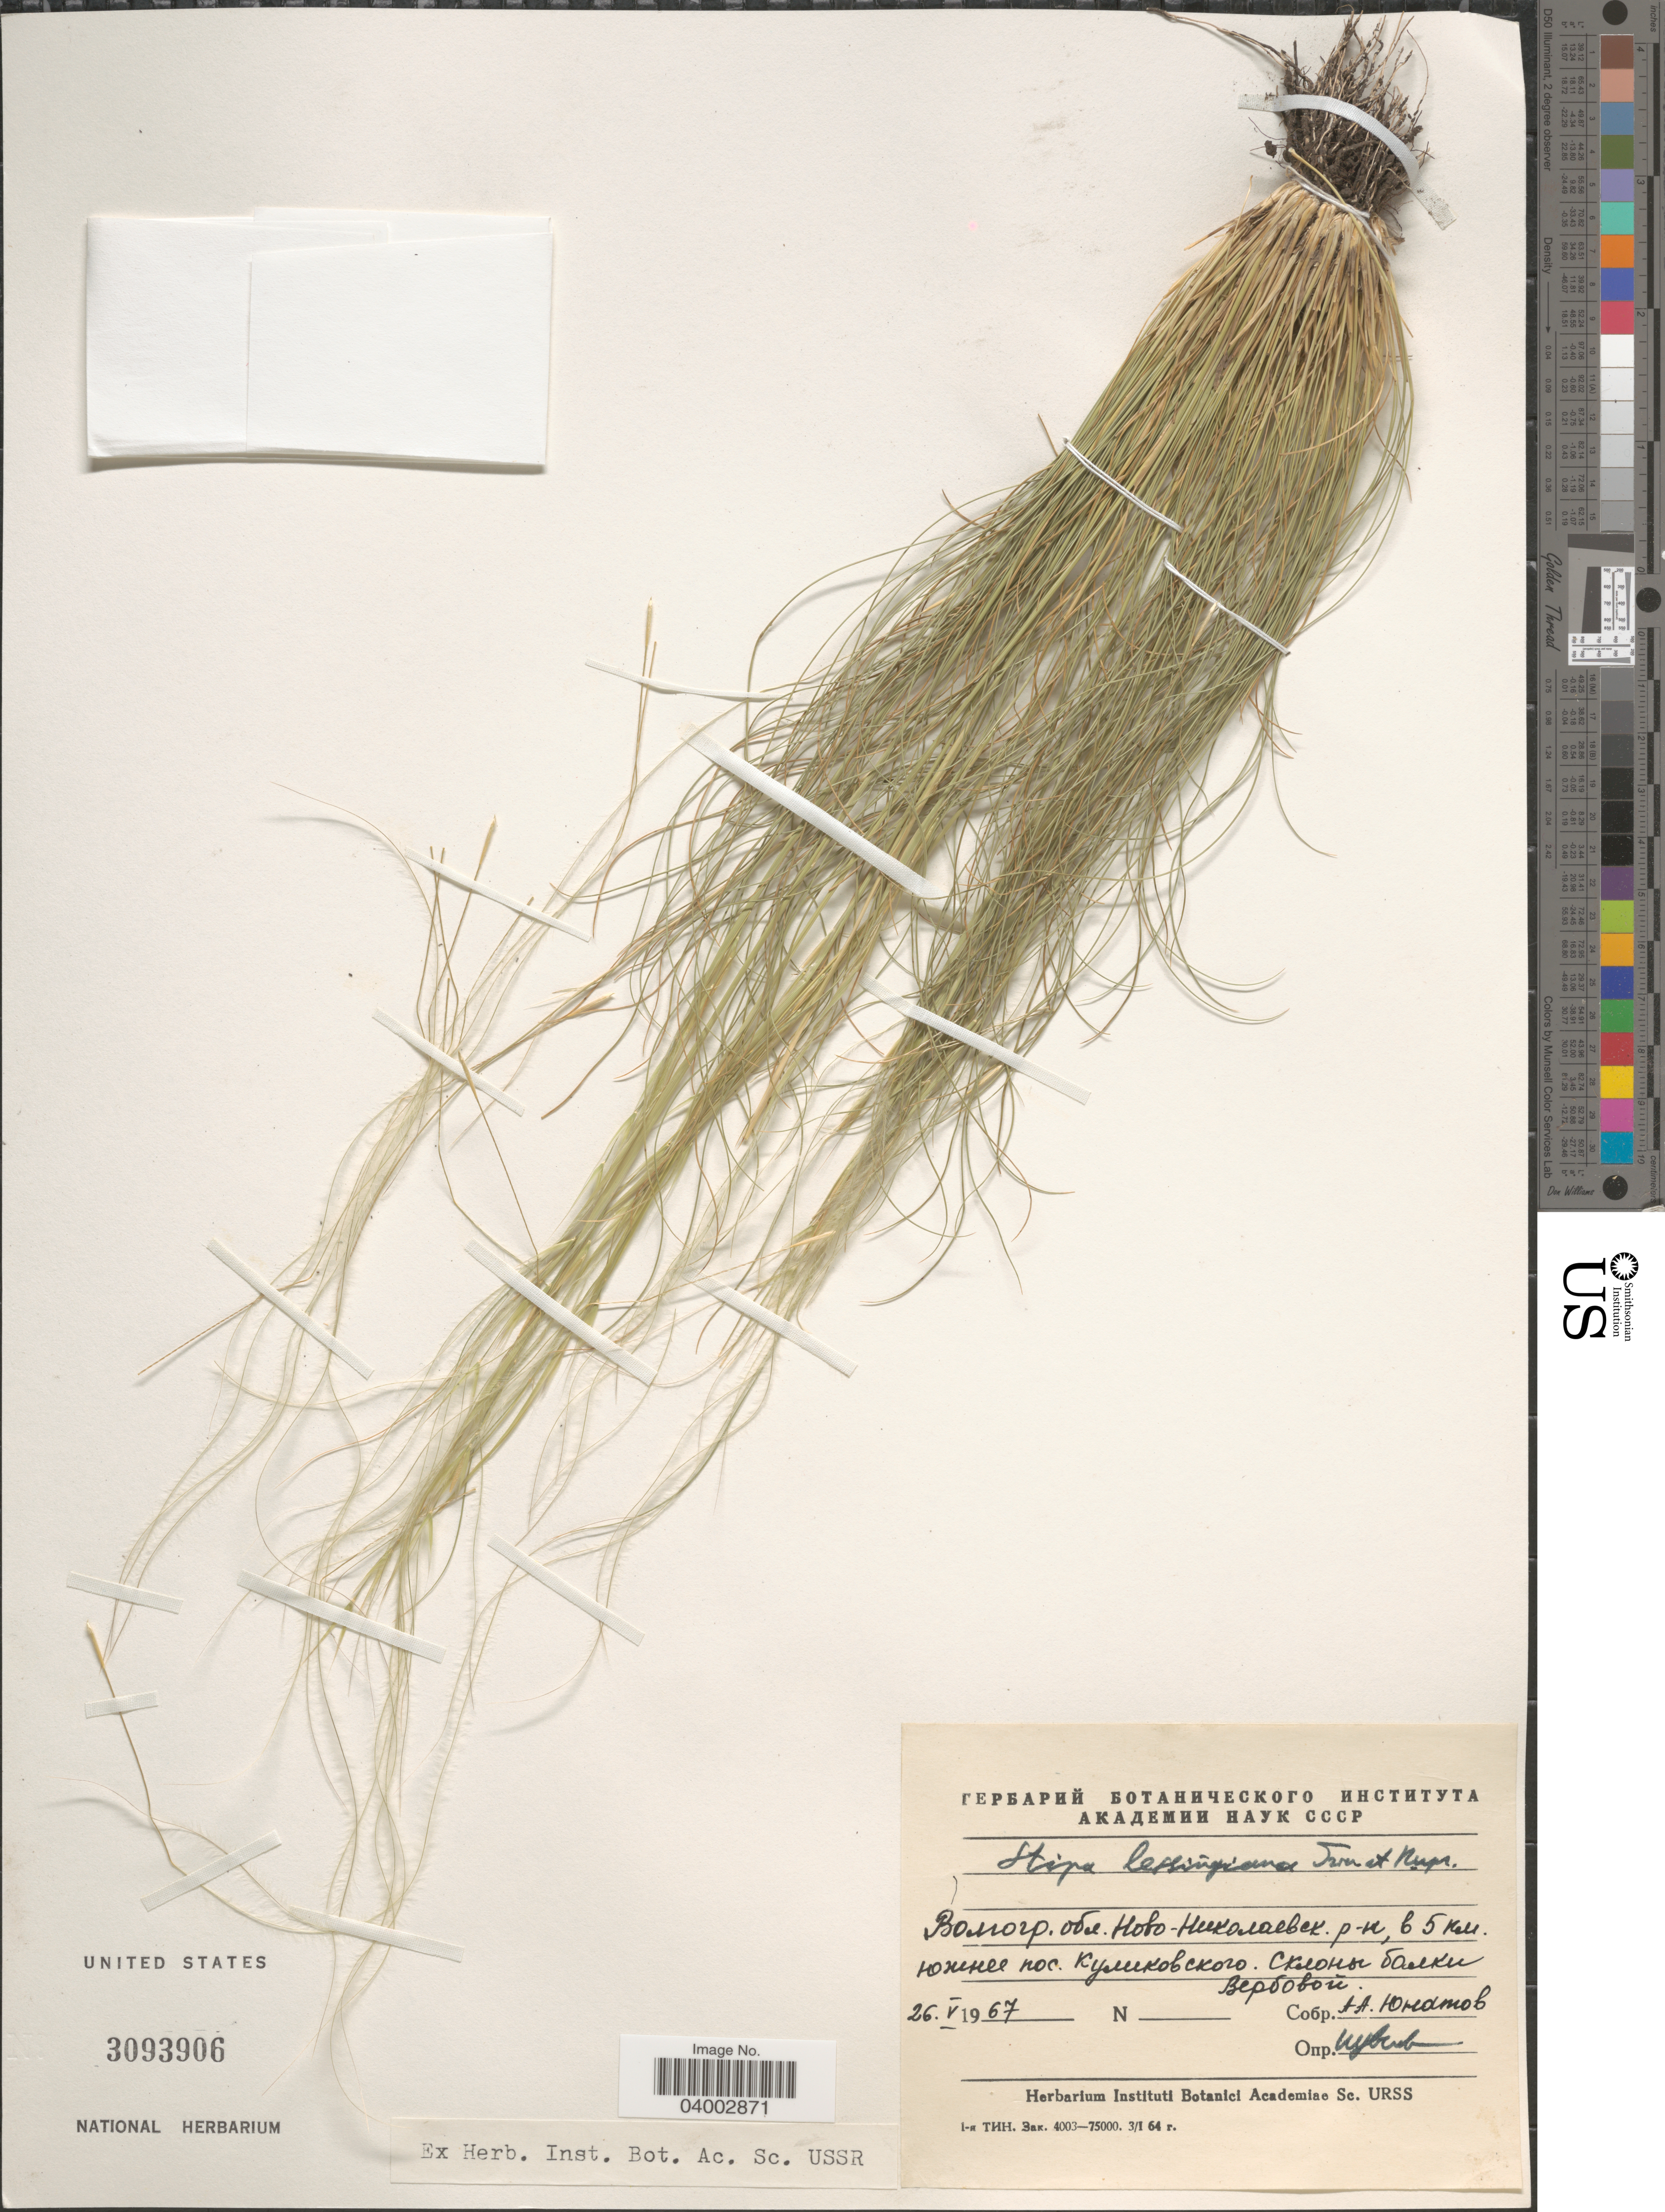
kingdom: Plantae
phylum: Tracheophyta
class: Liliopsida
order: Poales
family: Poaceae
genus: Stipa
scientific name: Stipa lessingiana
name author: Trin. & Rupr.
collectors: A. Unatov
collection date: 1967-05-26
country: Russian Federation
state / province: Volgograd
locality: Novonikolayevskiy District, 5 km S of Kulikovskiy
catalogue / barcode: US 3093906